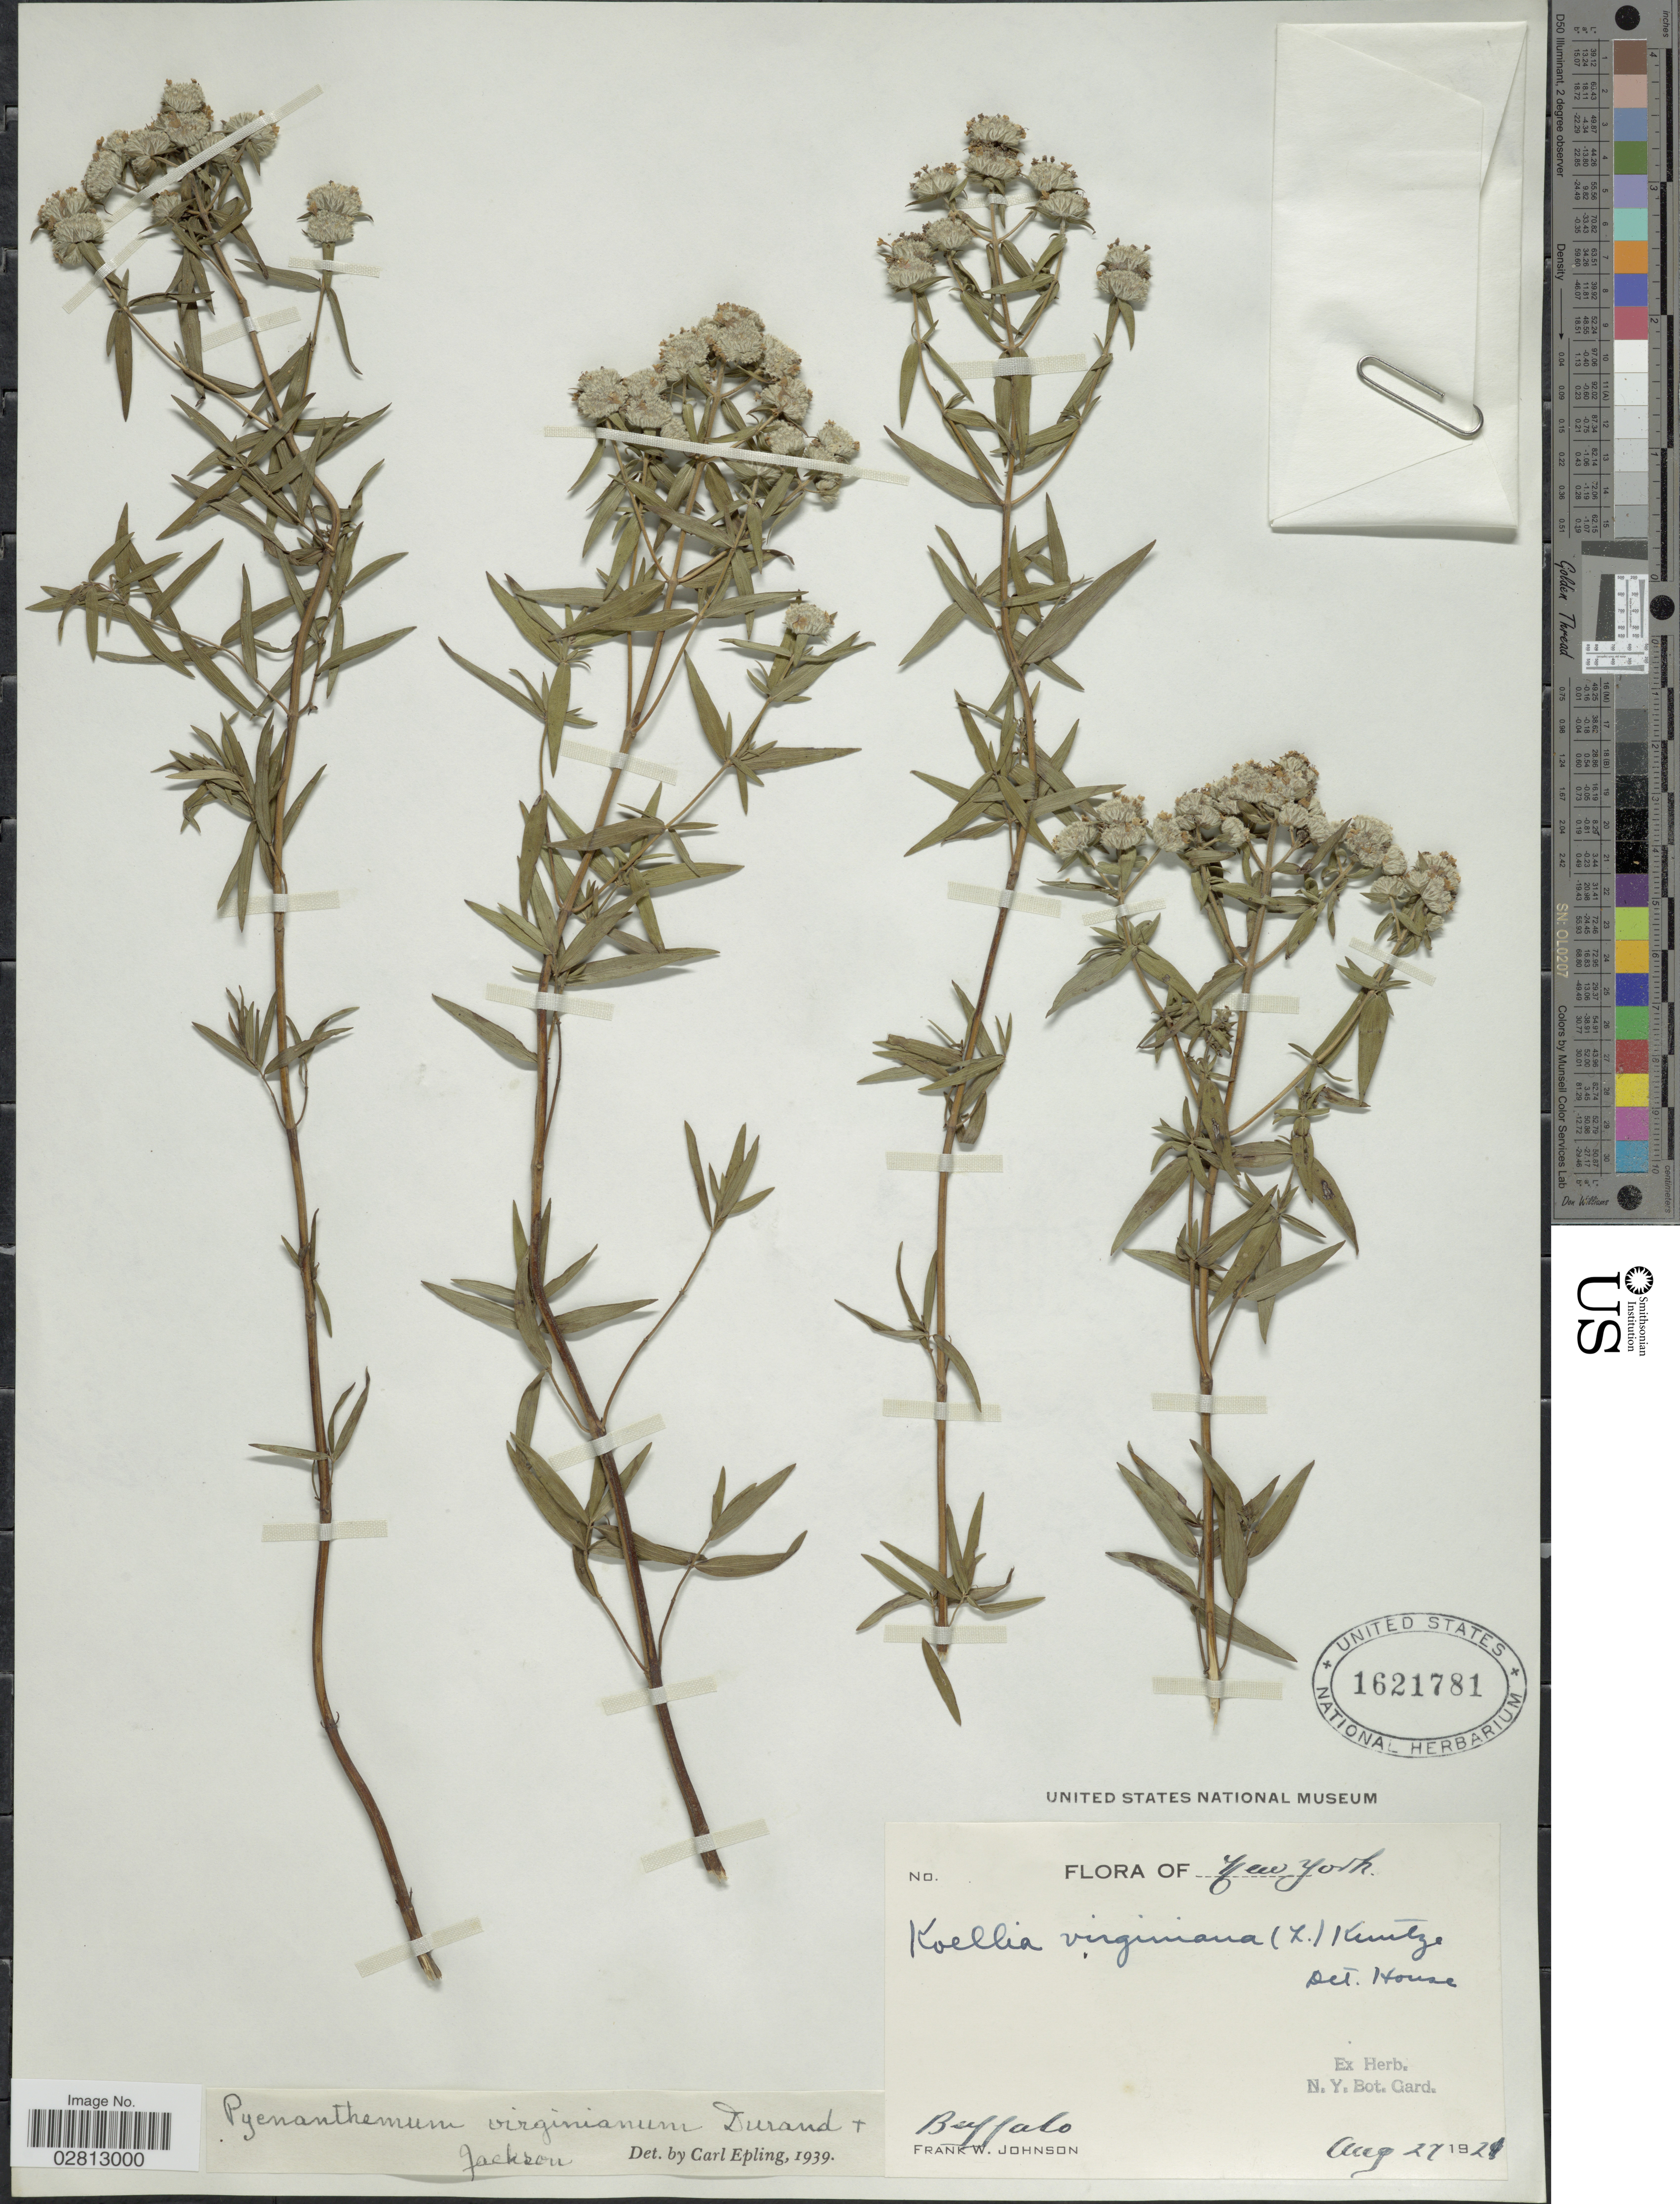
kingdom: Plantae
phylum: Tracheophyta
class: Magnoliopsida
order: Lamiales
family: Lamiaceae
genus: Pycnanthemum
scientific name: Pycnanthemum virginianum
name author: (L.) Durand & B.D. Jacks. ex B.L. Rob. & Fernald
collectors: F. W. Johnson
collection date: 1921-08-27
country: United States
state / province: New York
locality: Buffalo.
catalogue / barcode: US 1621781